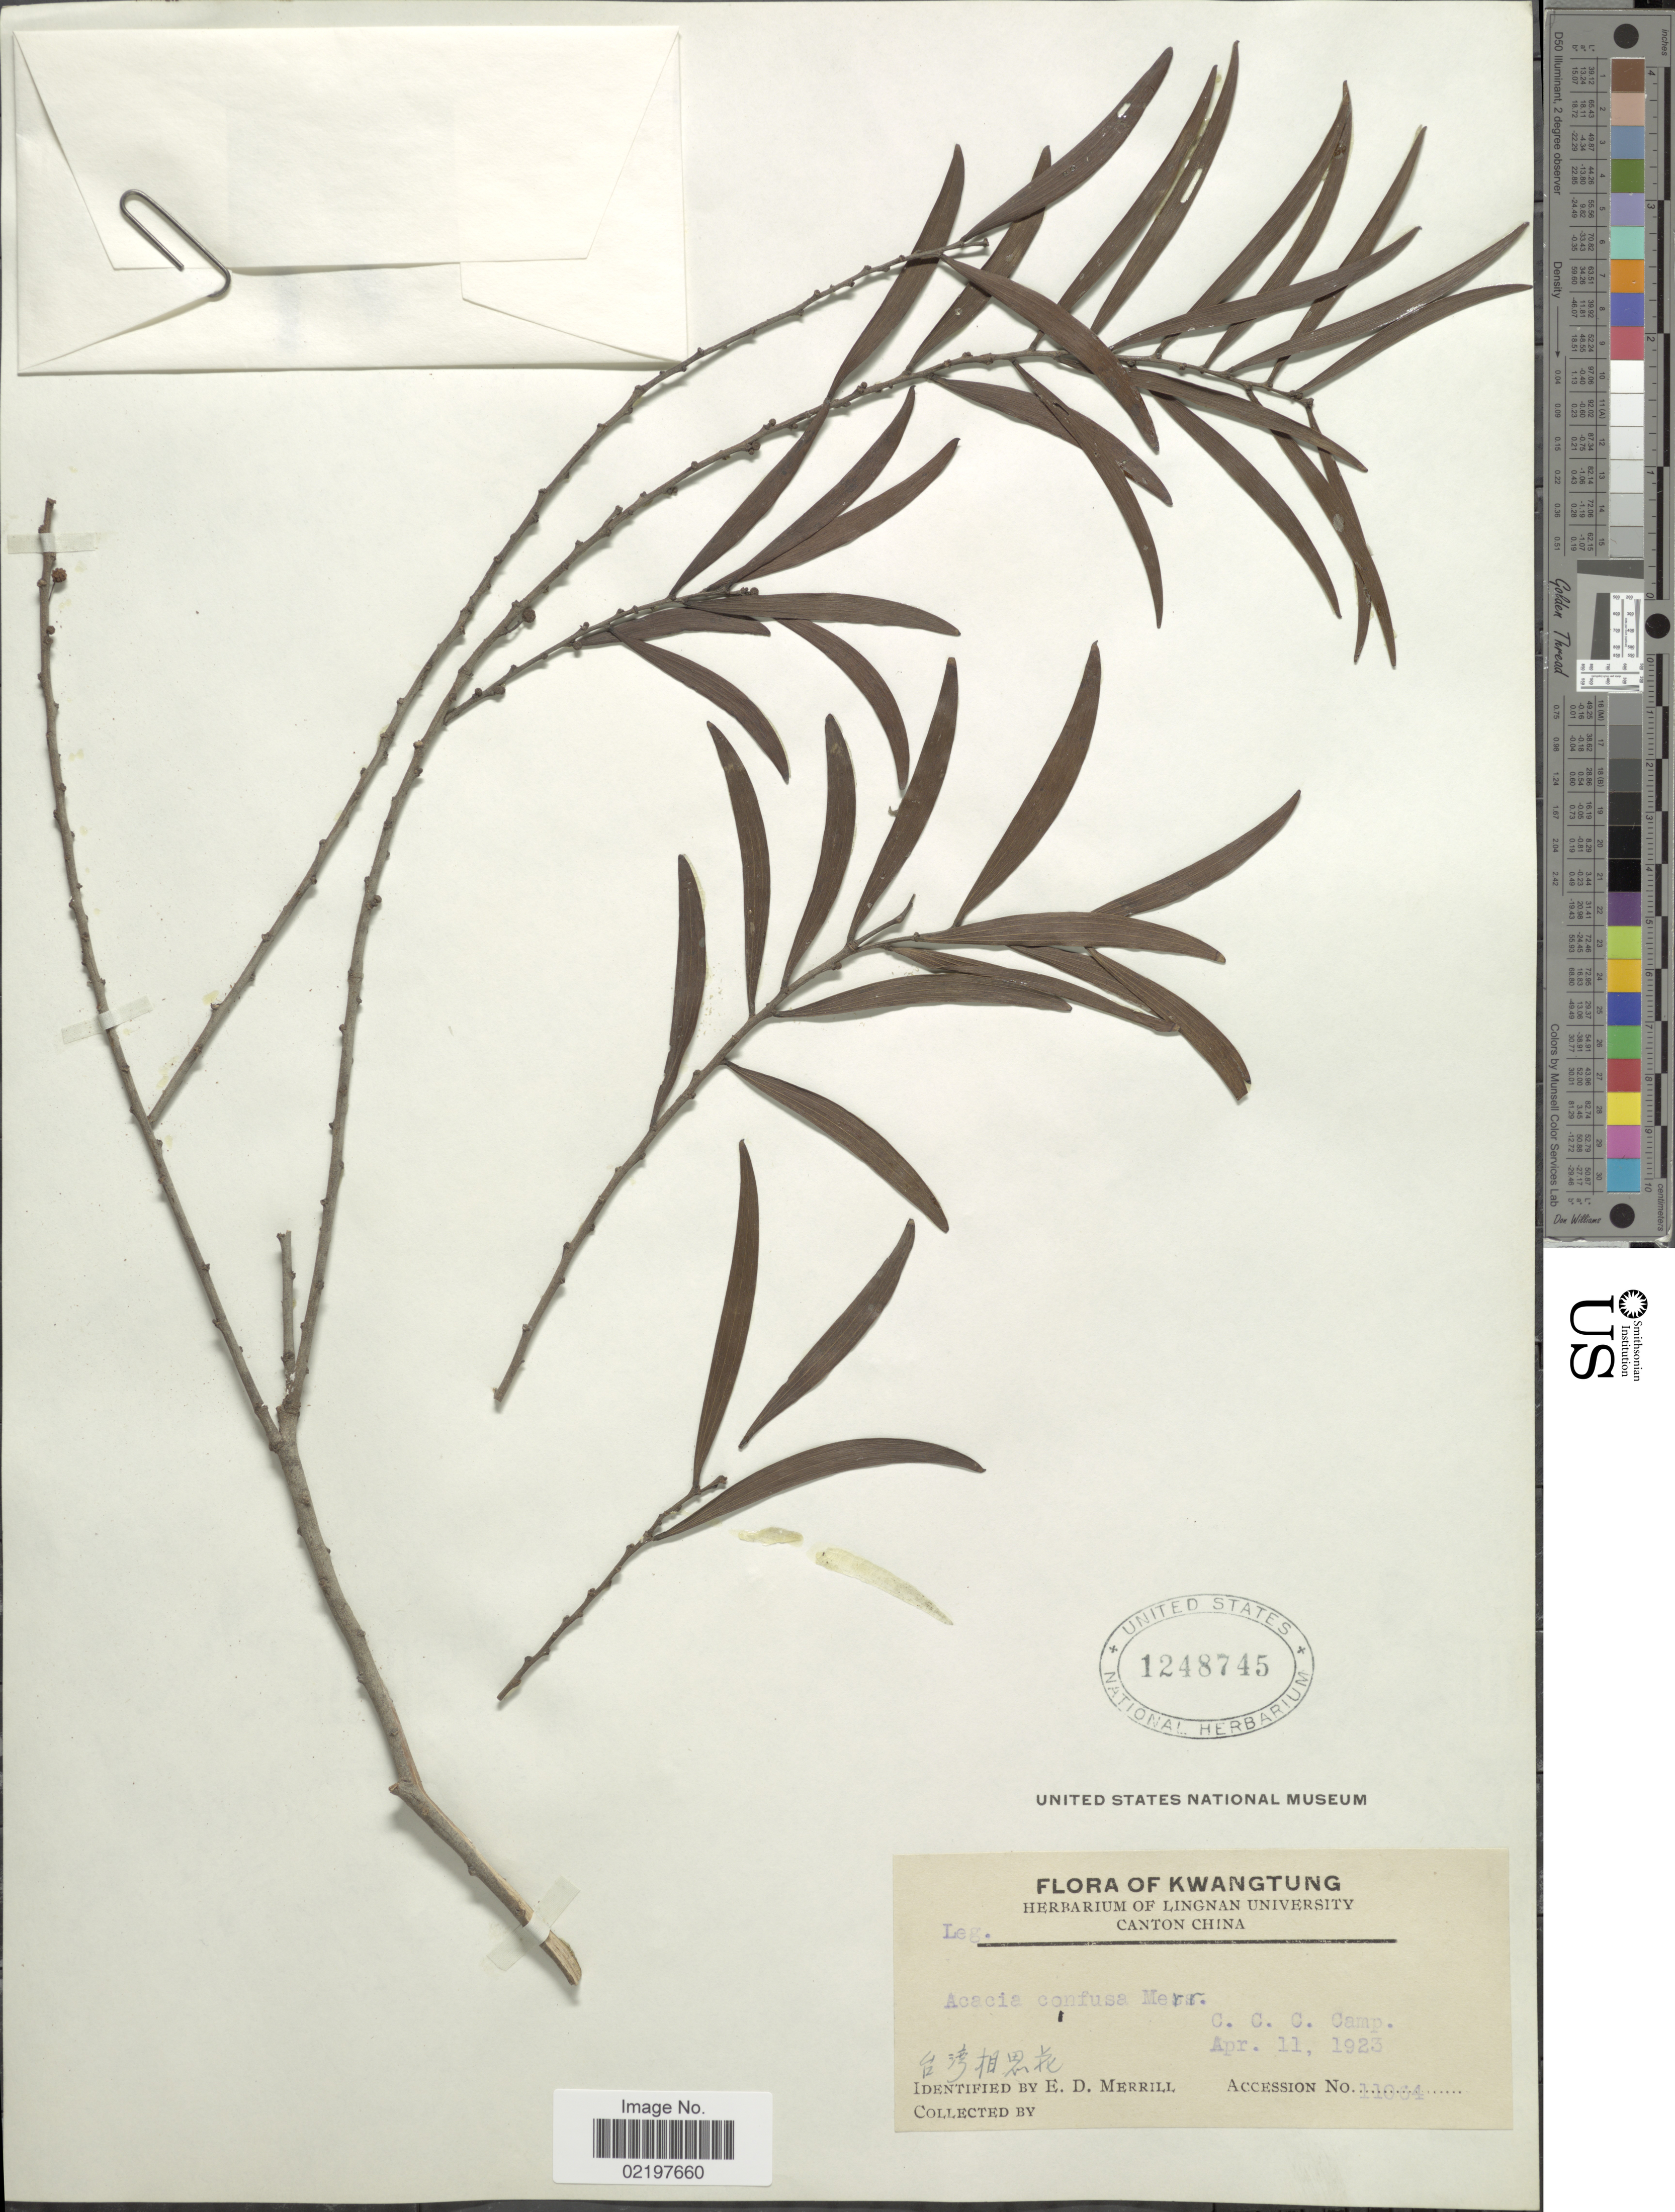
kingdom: Plantae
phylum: Tracheophyta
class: Magnoliopsida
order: Fabales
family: Fabaceae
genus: Acacia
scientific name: Acacia confusa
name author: Merr.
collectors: E. D. Merrill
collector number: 11964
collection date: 1923-04-11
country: China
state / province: Guangdong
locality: C. C. C. Camp, Kwangtung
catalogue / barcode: US 1248745